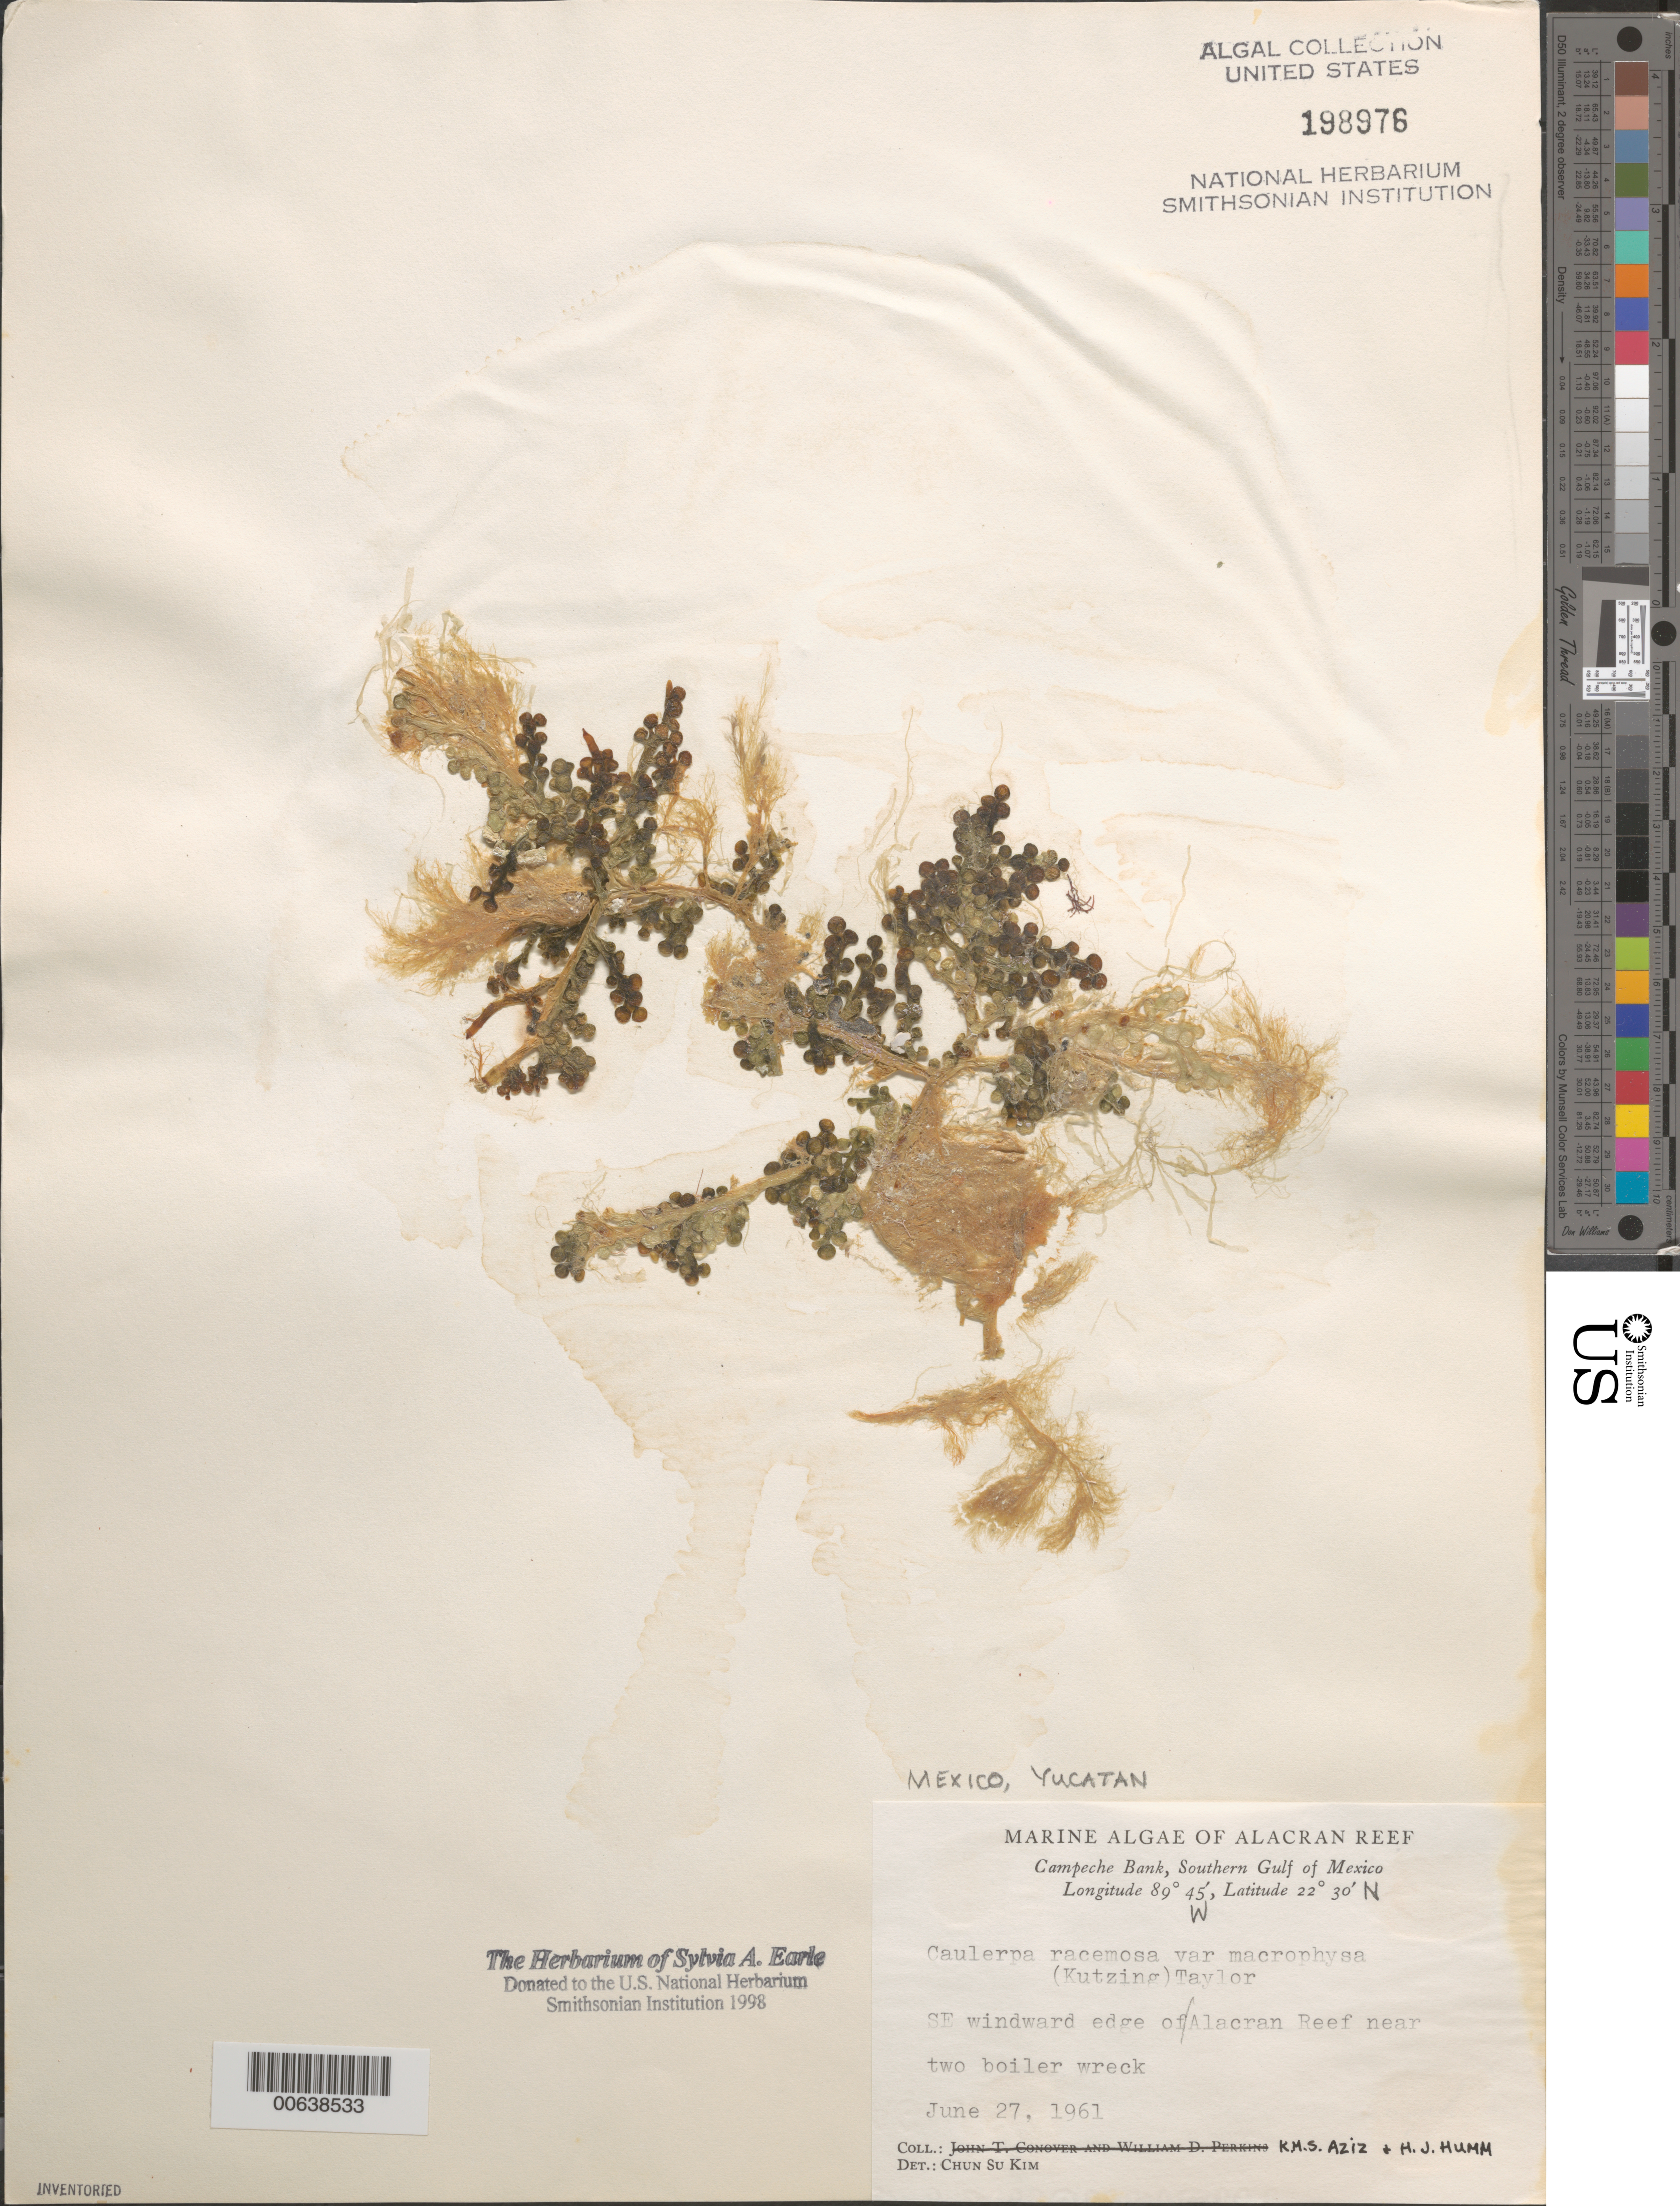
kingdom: Plantae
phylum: Chlorophyta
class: Ulvophyceae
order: Bryopsidales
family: Caulerpaceae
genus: Caulerpa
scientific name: Caulerpa racemosa var. macrophysa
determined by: Kim, Chun Su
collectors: K. M. Aziz & H. J. Humm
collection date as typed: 27 Jun 1961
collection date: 1961-06-27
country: Mexico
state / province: Yucatan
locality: Alacran Reef, Campeche Bank, southern Gulf of Mexico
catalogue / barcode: US 198976